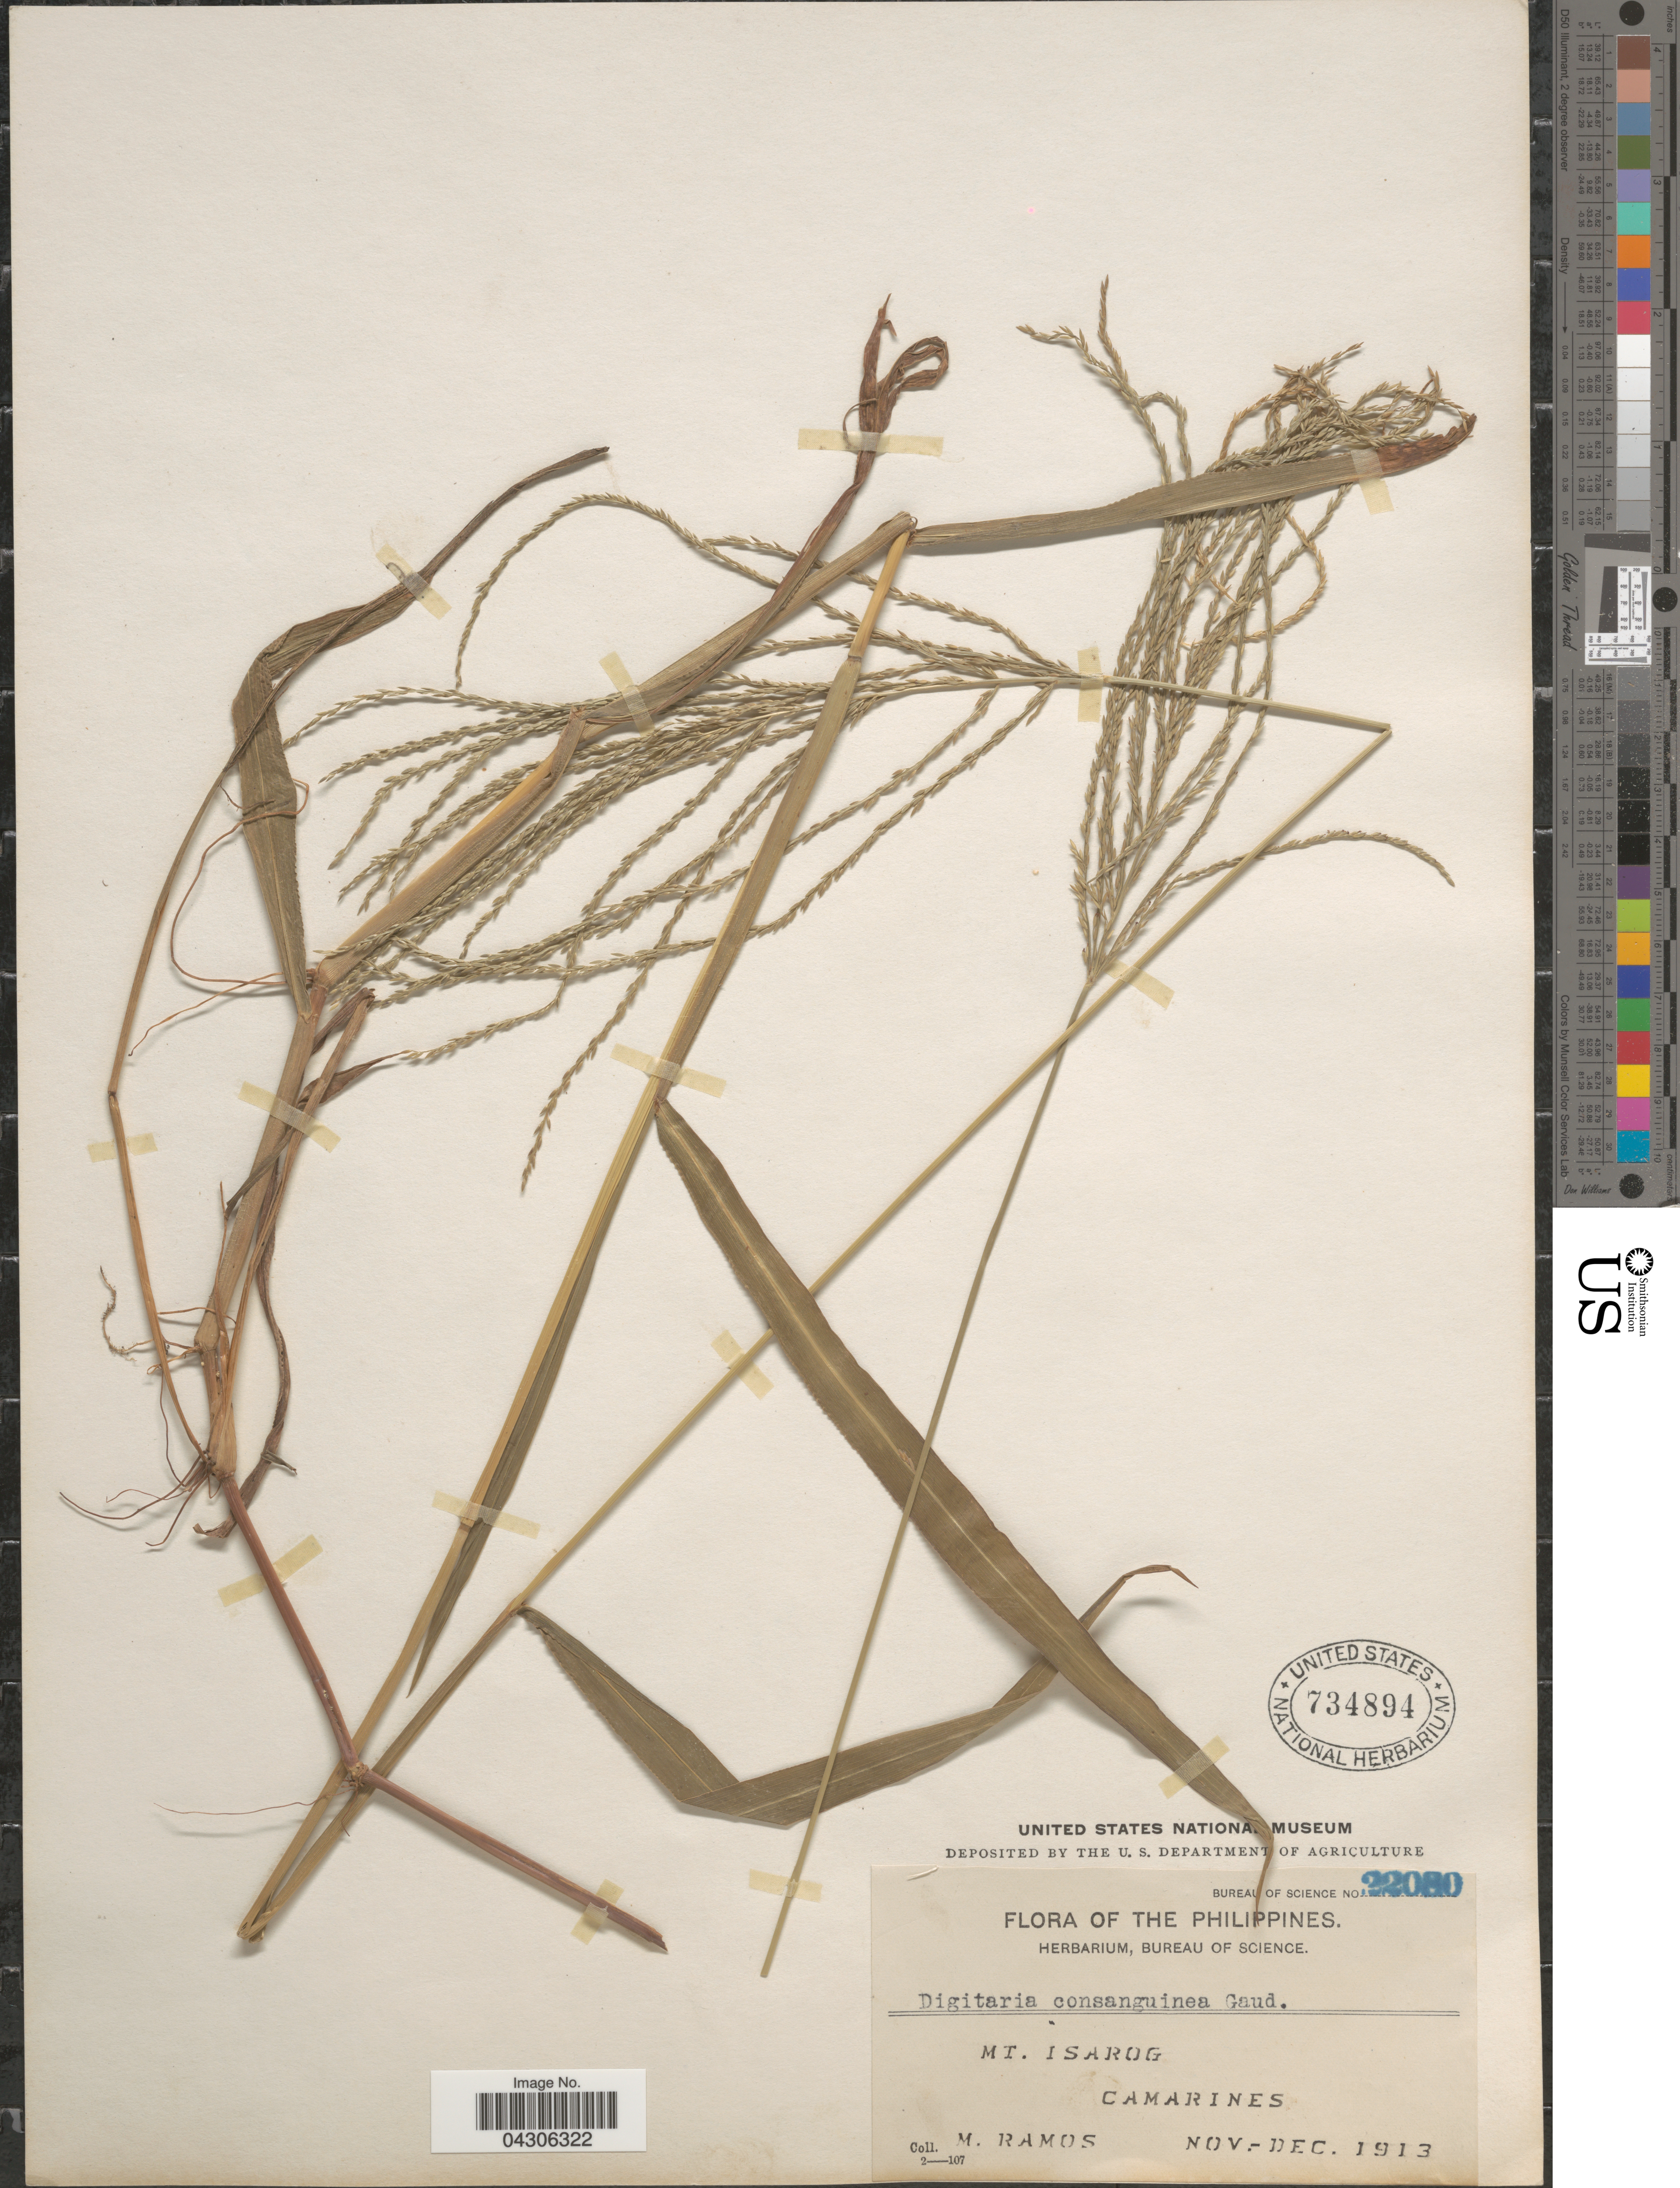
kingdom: Plantae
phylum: Tracheophyta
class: Liliopsida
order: Poales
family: Poaceae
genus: Digitaria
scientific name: Digitaria sp.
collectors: M. Ramos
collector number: Bureau of Science 22080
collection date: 1913-11/1913-12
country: Philippines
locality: Mt. Isarog. Camarines.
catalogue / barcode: US 734894